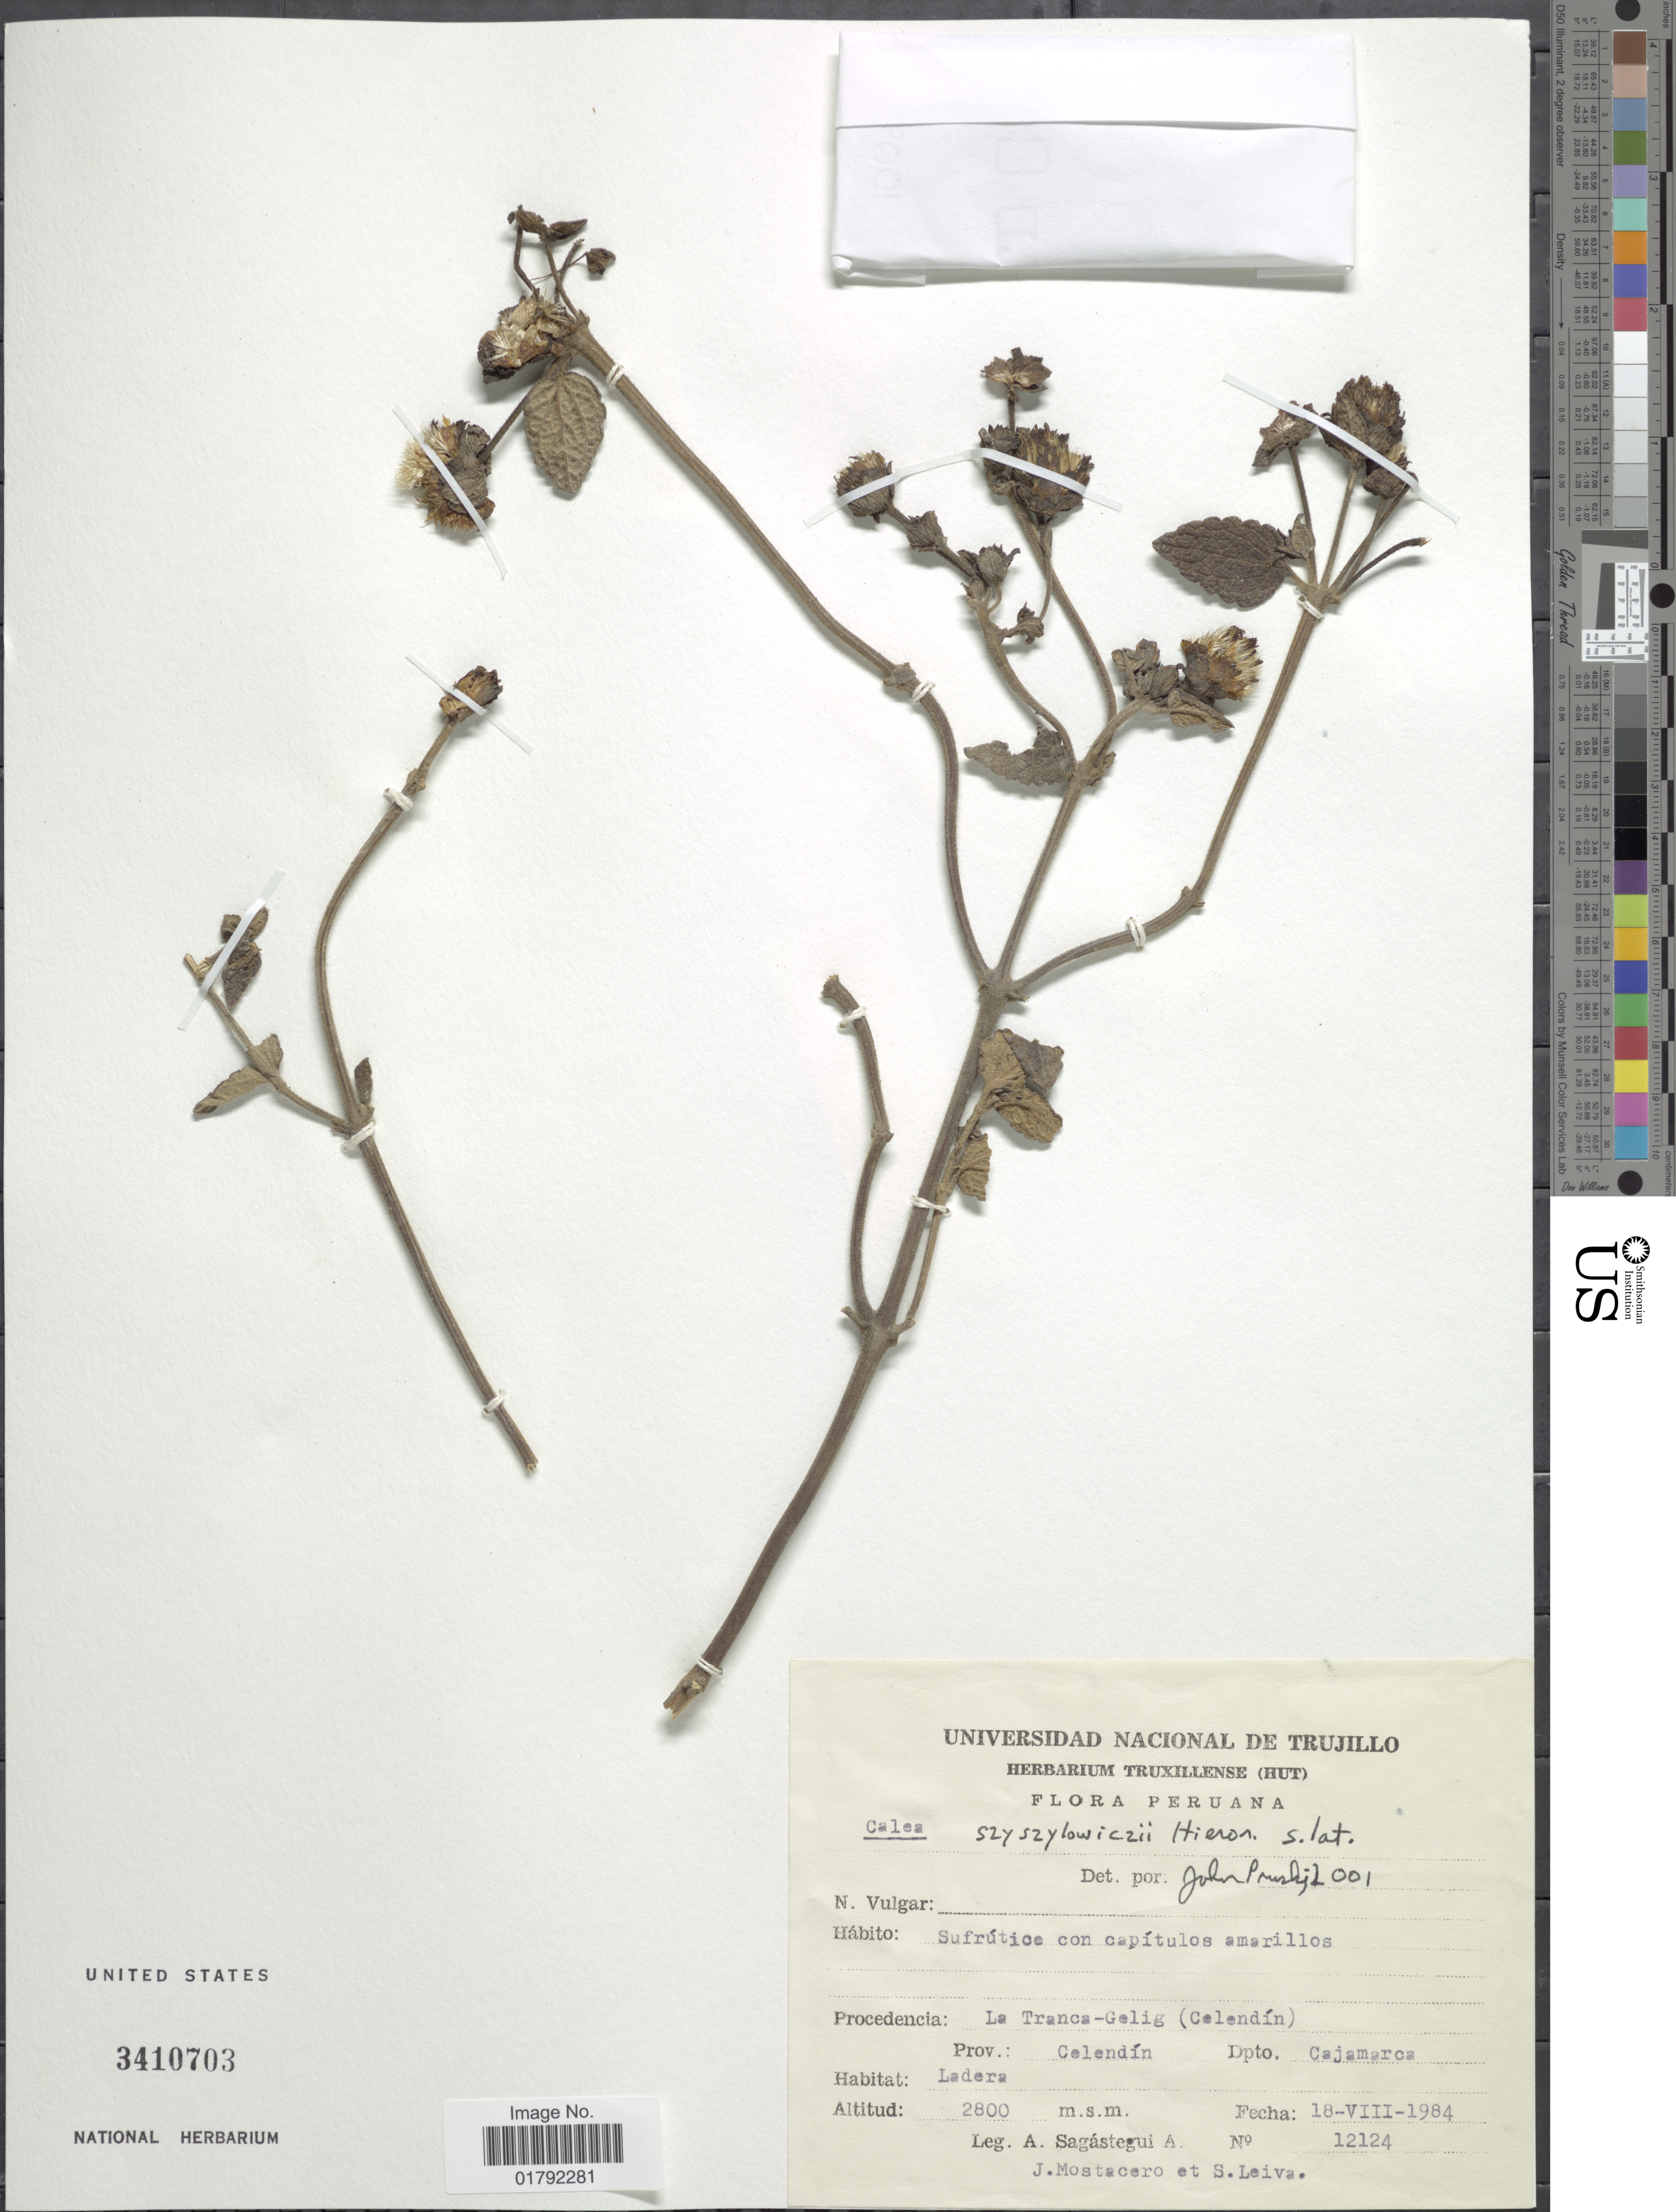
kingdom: Plantae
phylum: Tracheophyta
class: Magnoliopsida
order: Asterales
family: Asteraceae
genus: Calea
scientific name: Calea szyszylowizii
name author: Hieron.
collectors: A. Sagástegui A., J. Mostacero & S. Leiva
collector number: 12124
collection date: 1984-08-18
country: Peru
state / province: Cajamarca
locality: La Tranca-Gelig (Celendin), Prov.: Celendin.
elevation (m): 2800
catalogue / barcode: US 3410703